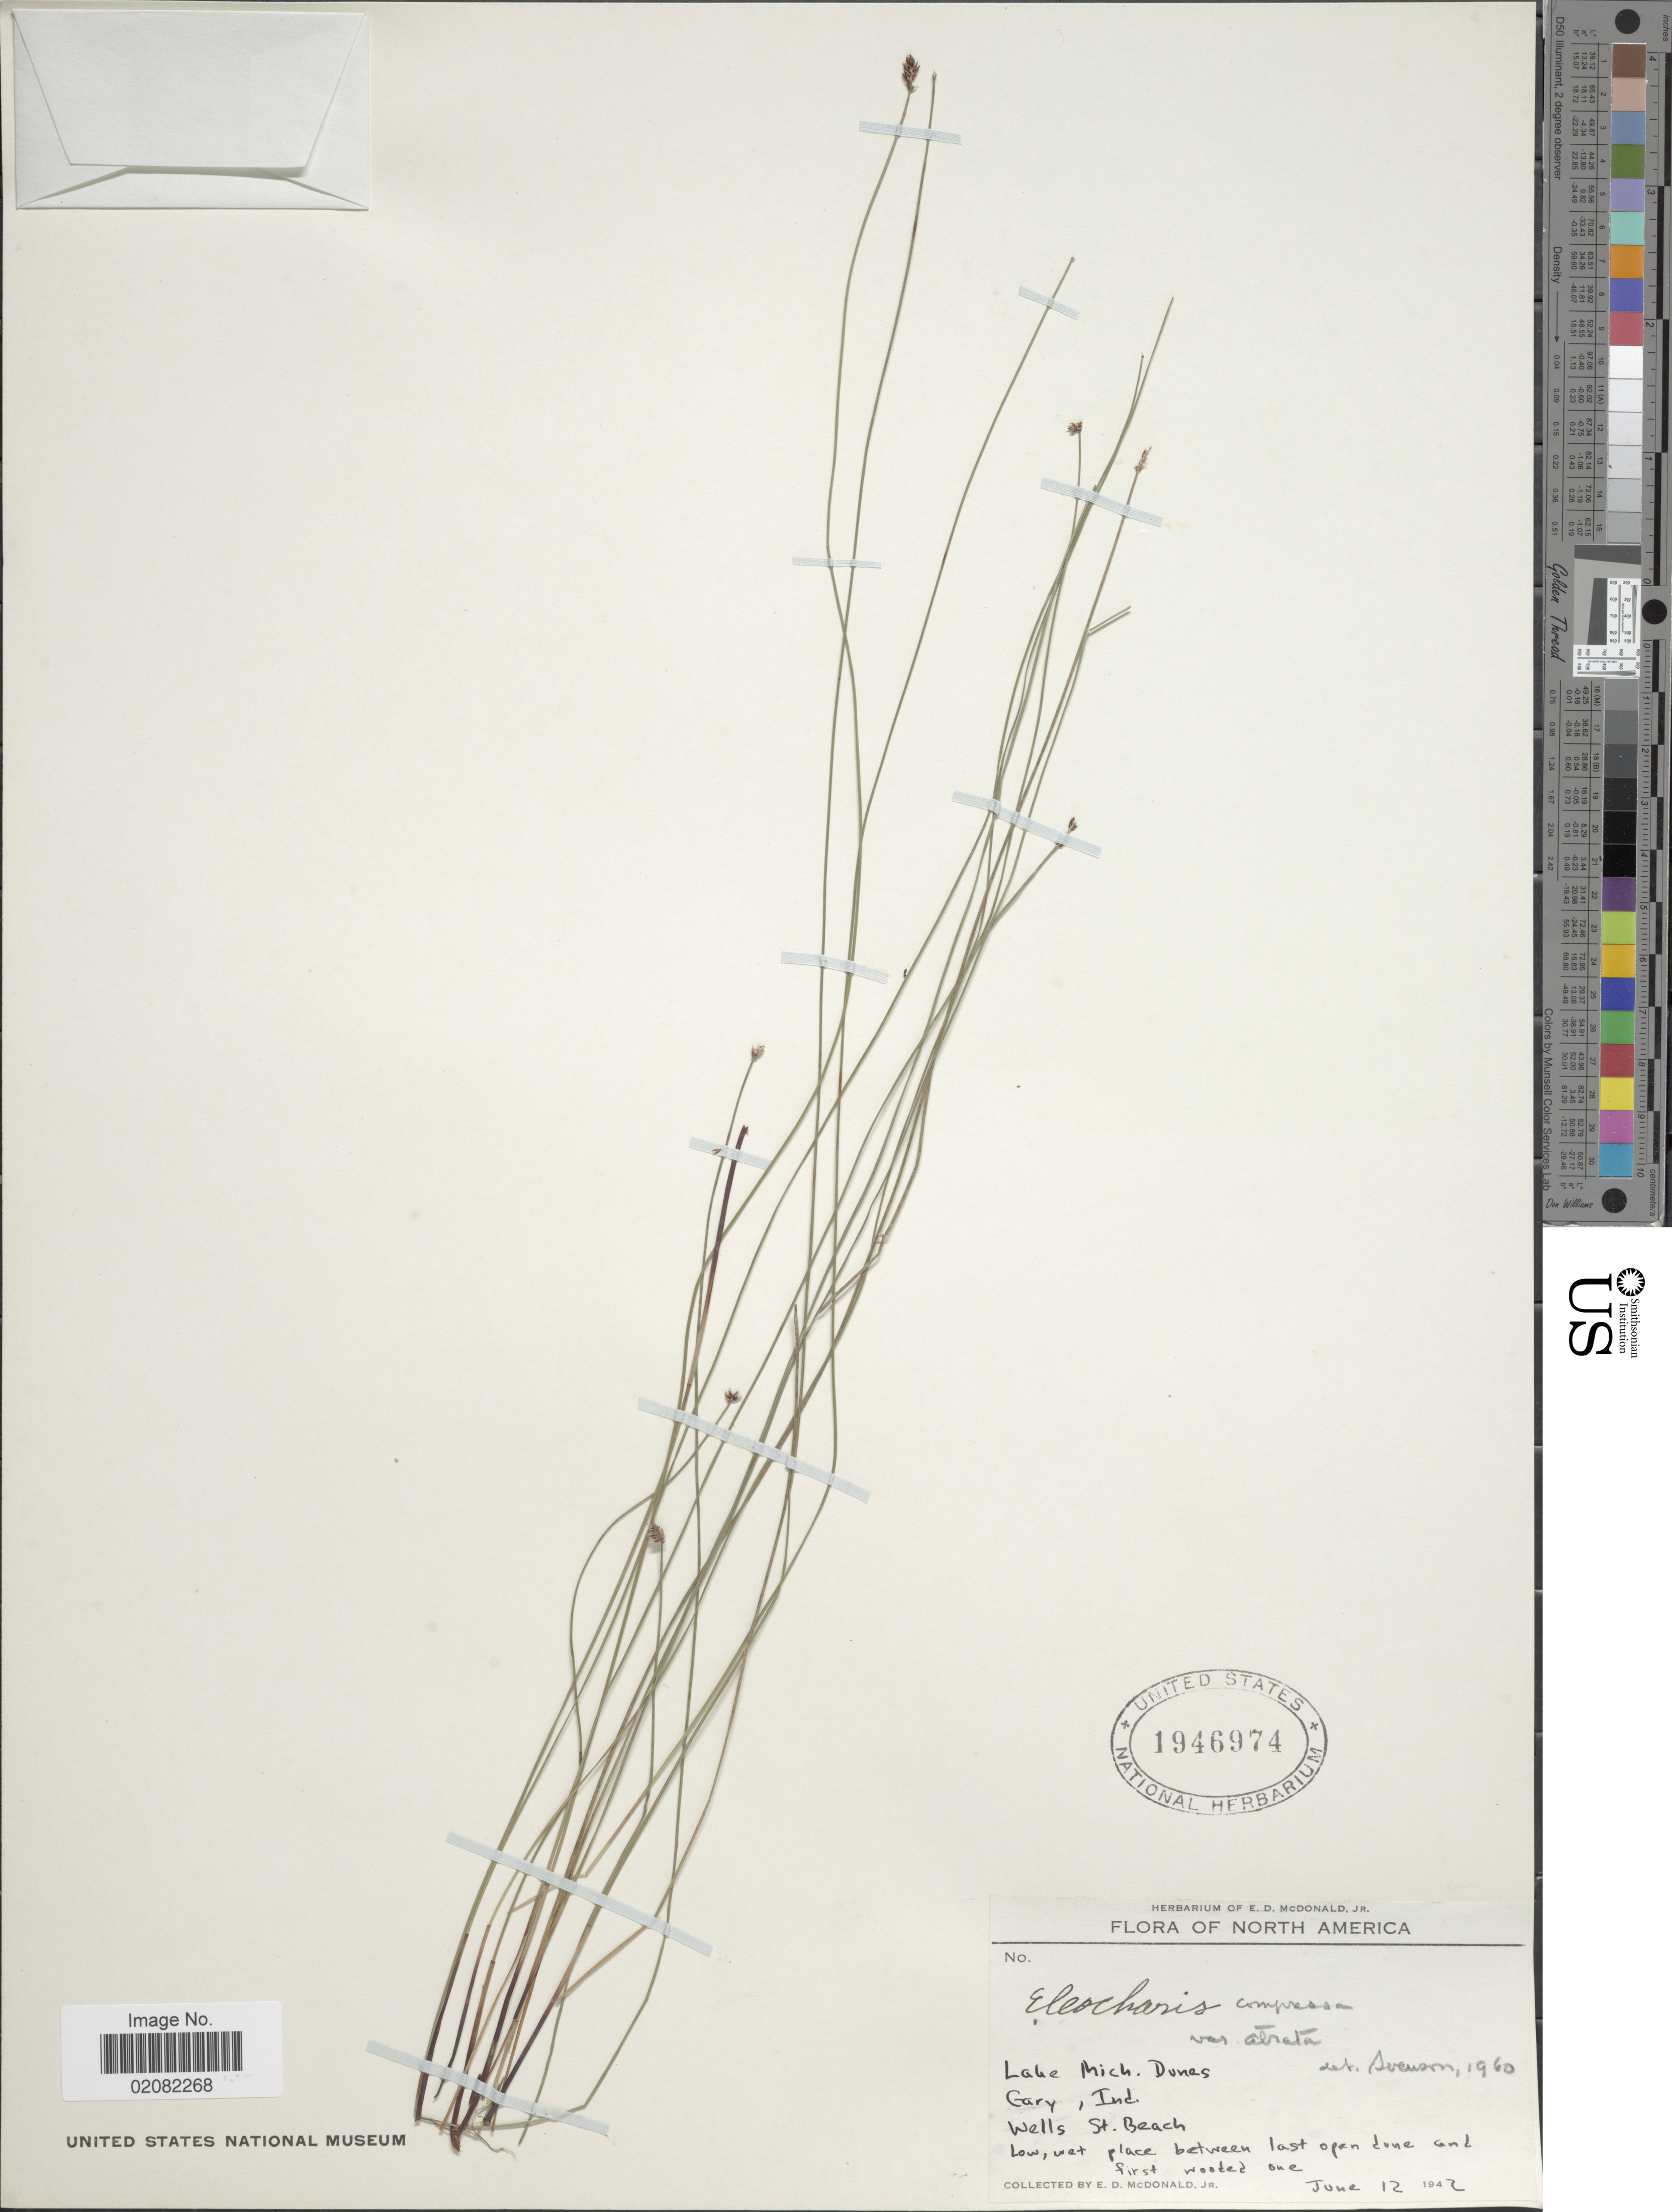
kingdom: Plantae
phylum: Tracheophyta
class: Liliopsida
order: Poales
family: Cyperaceae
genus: Eleocharis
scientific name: Eleocharis compressa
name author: Sull.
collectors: E. D. McDonald Jr.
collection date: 1942-06-12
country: United States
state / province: Indiana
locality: Lake Mich., Dunes, Gary, Ind. Well St. Beach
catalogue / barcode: US 1946974